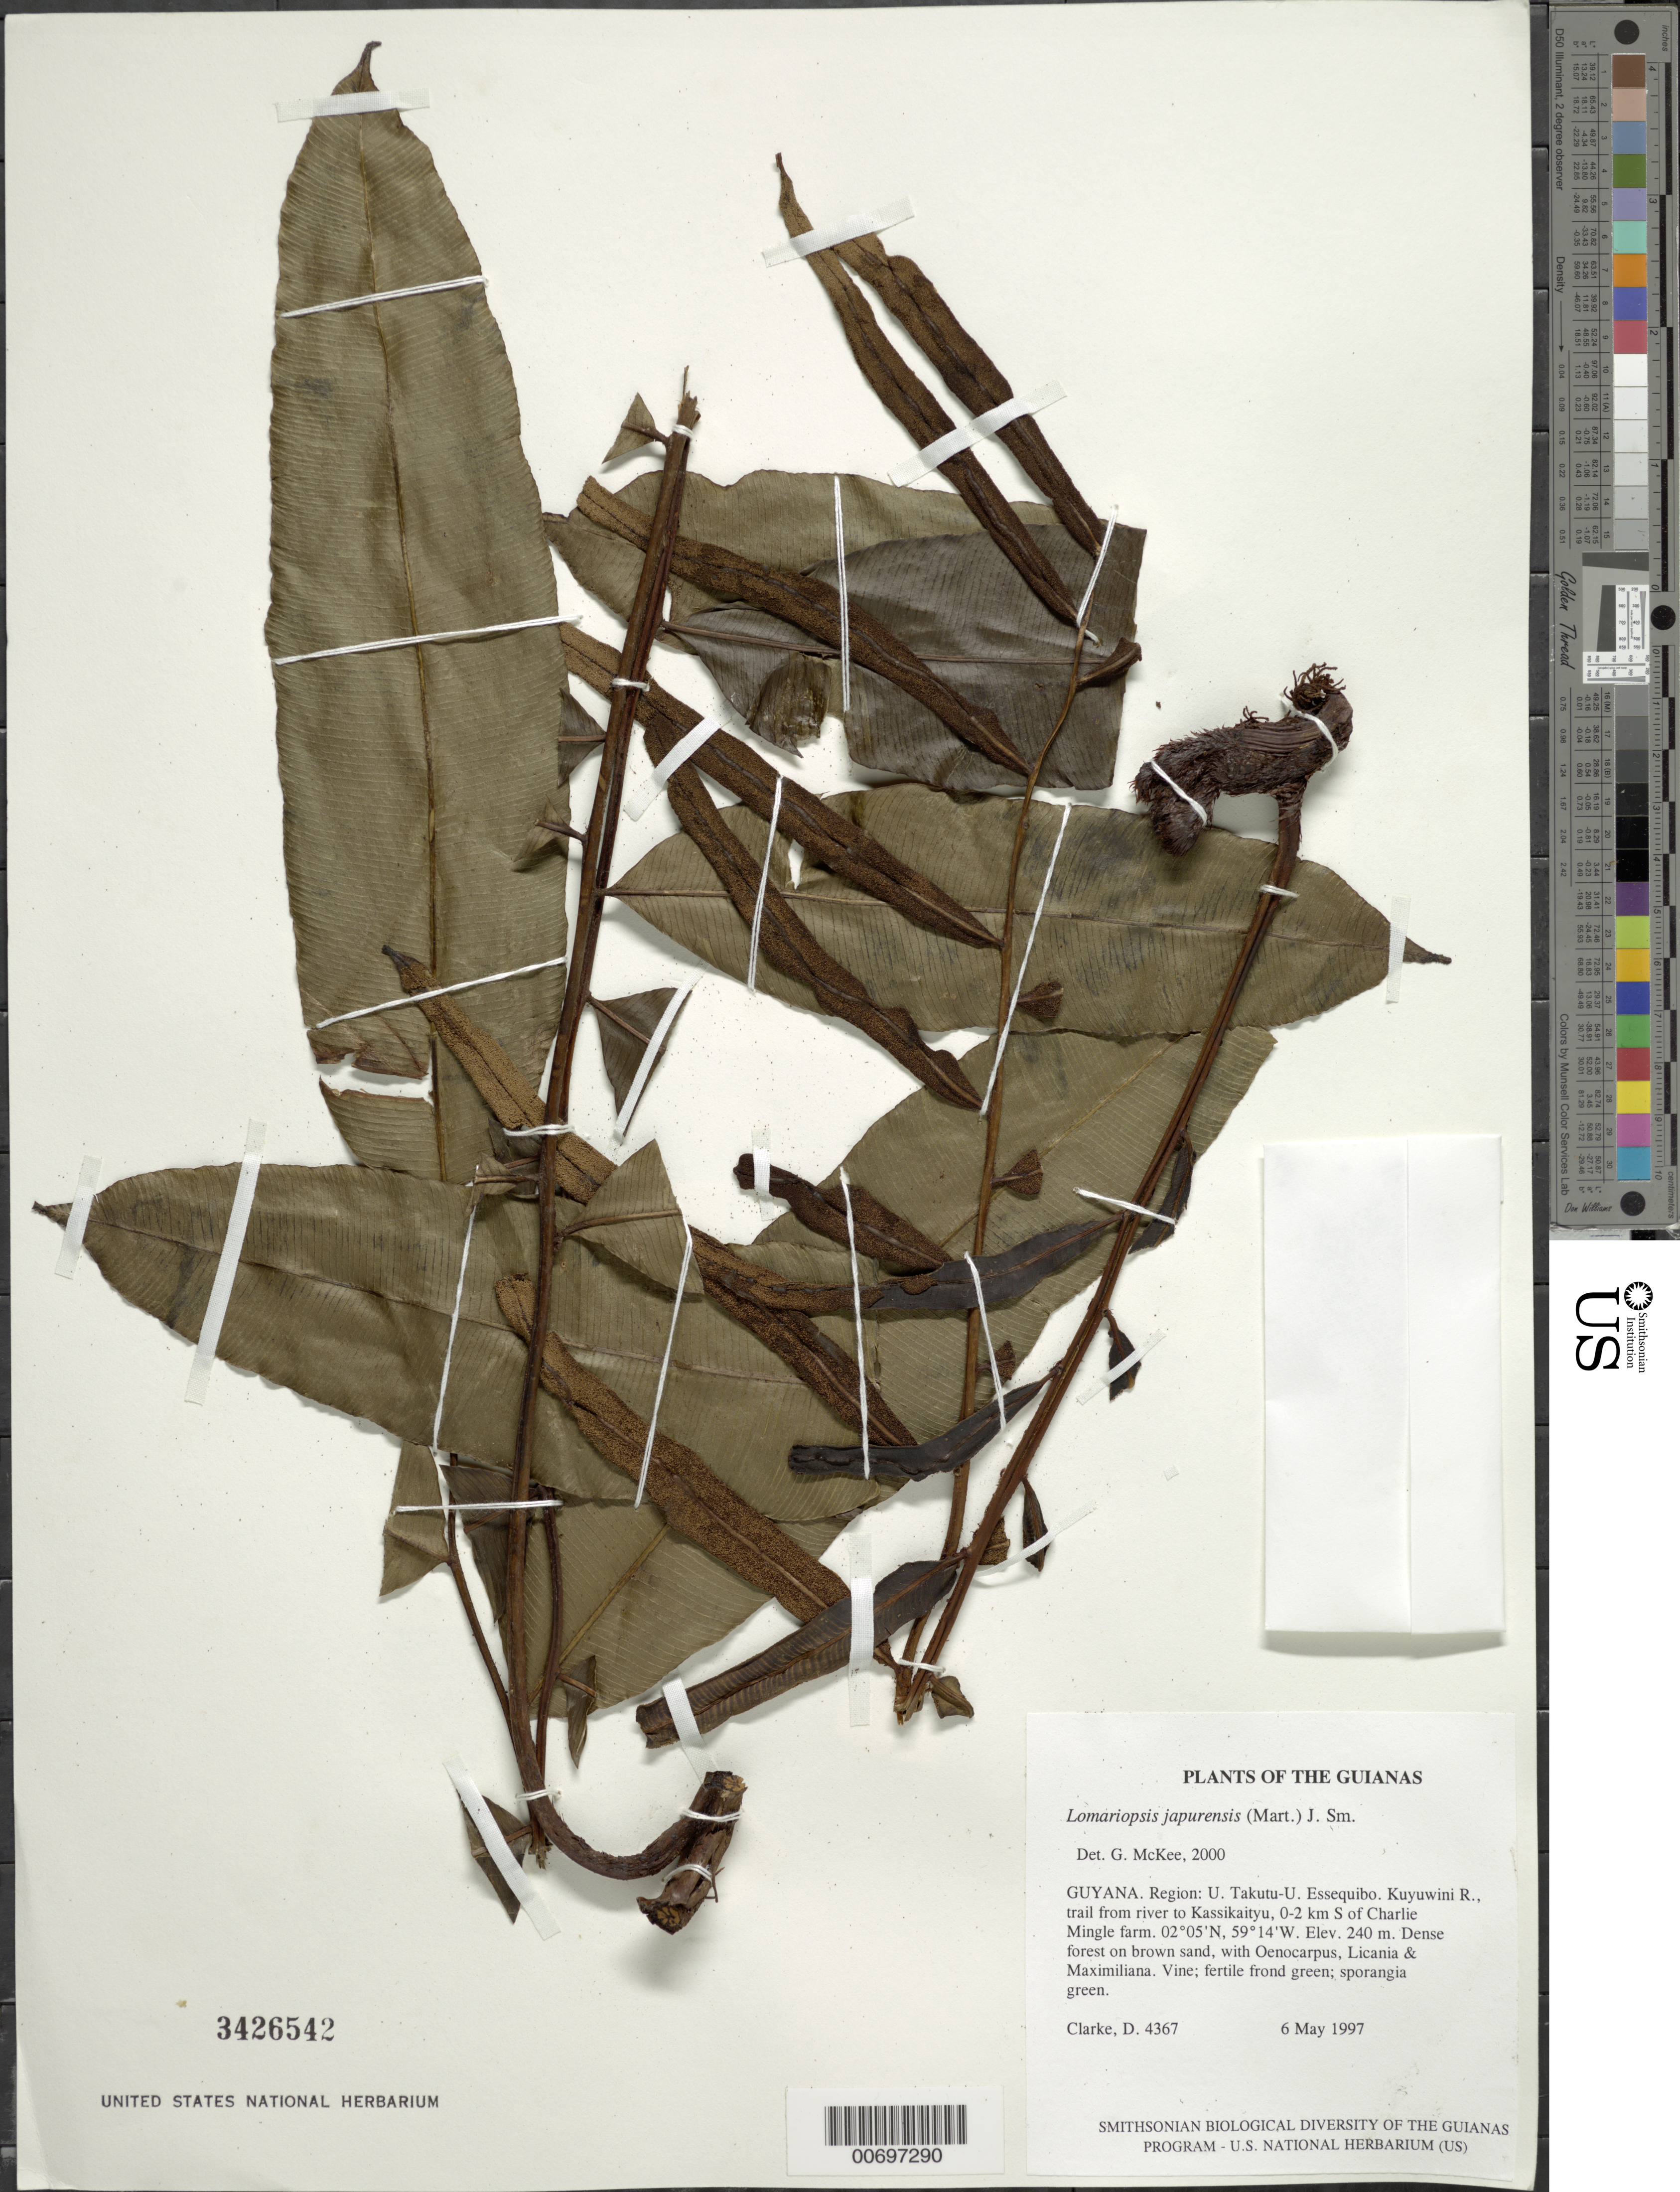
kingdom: Plantae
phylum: Tracheophyta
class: Polypodiopsida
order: Polypodiales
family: Lomariopsidaceae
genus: Lomariopsis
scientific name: Lomariopsis japurensis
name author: (Mart.) J. Sm.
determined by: McKee, G. S., (US), NMNH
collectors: H. D. Clarke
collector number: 4367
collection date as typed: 6 May 1997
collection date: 1997-05-06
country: Guyana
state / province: U. Takutu-U. Essequibo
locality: Kuyuwini R., trail from river to Kassikaityu, 0-2 km S of Charlie Mingle farm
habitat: Dense forest on brown sand, with Oenocarpus, Licania & Maximiliana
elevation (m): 240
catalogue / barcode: US 3426542